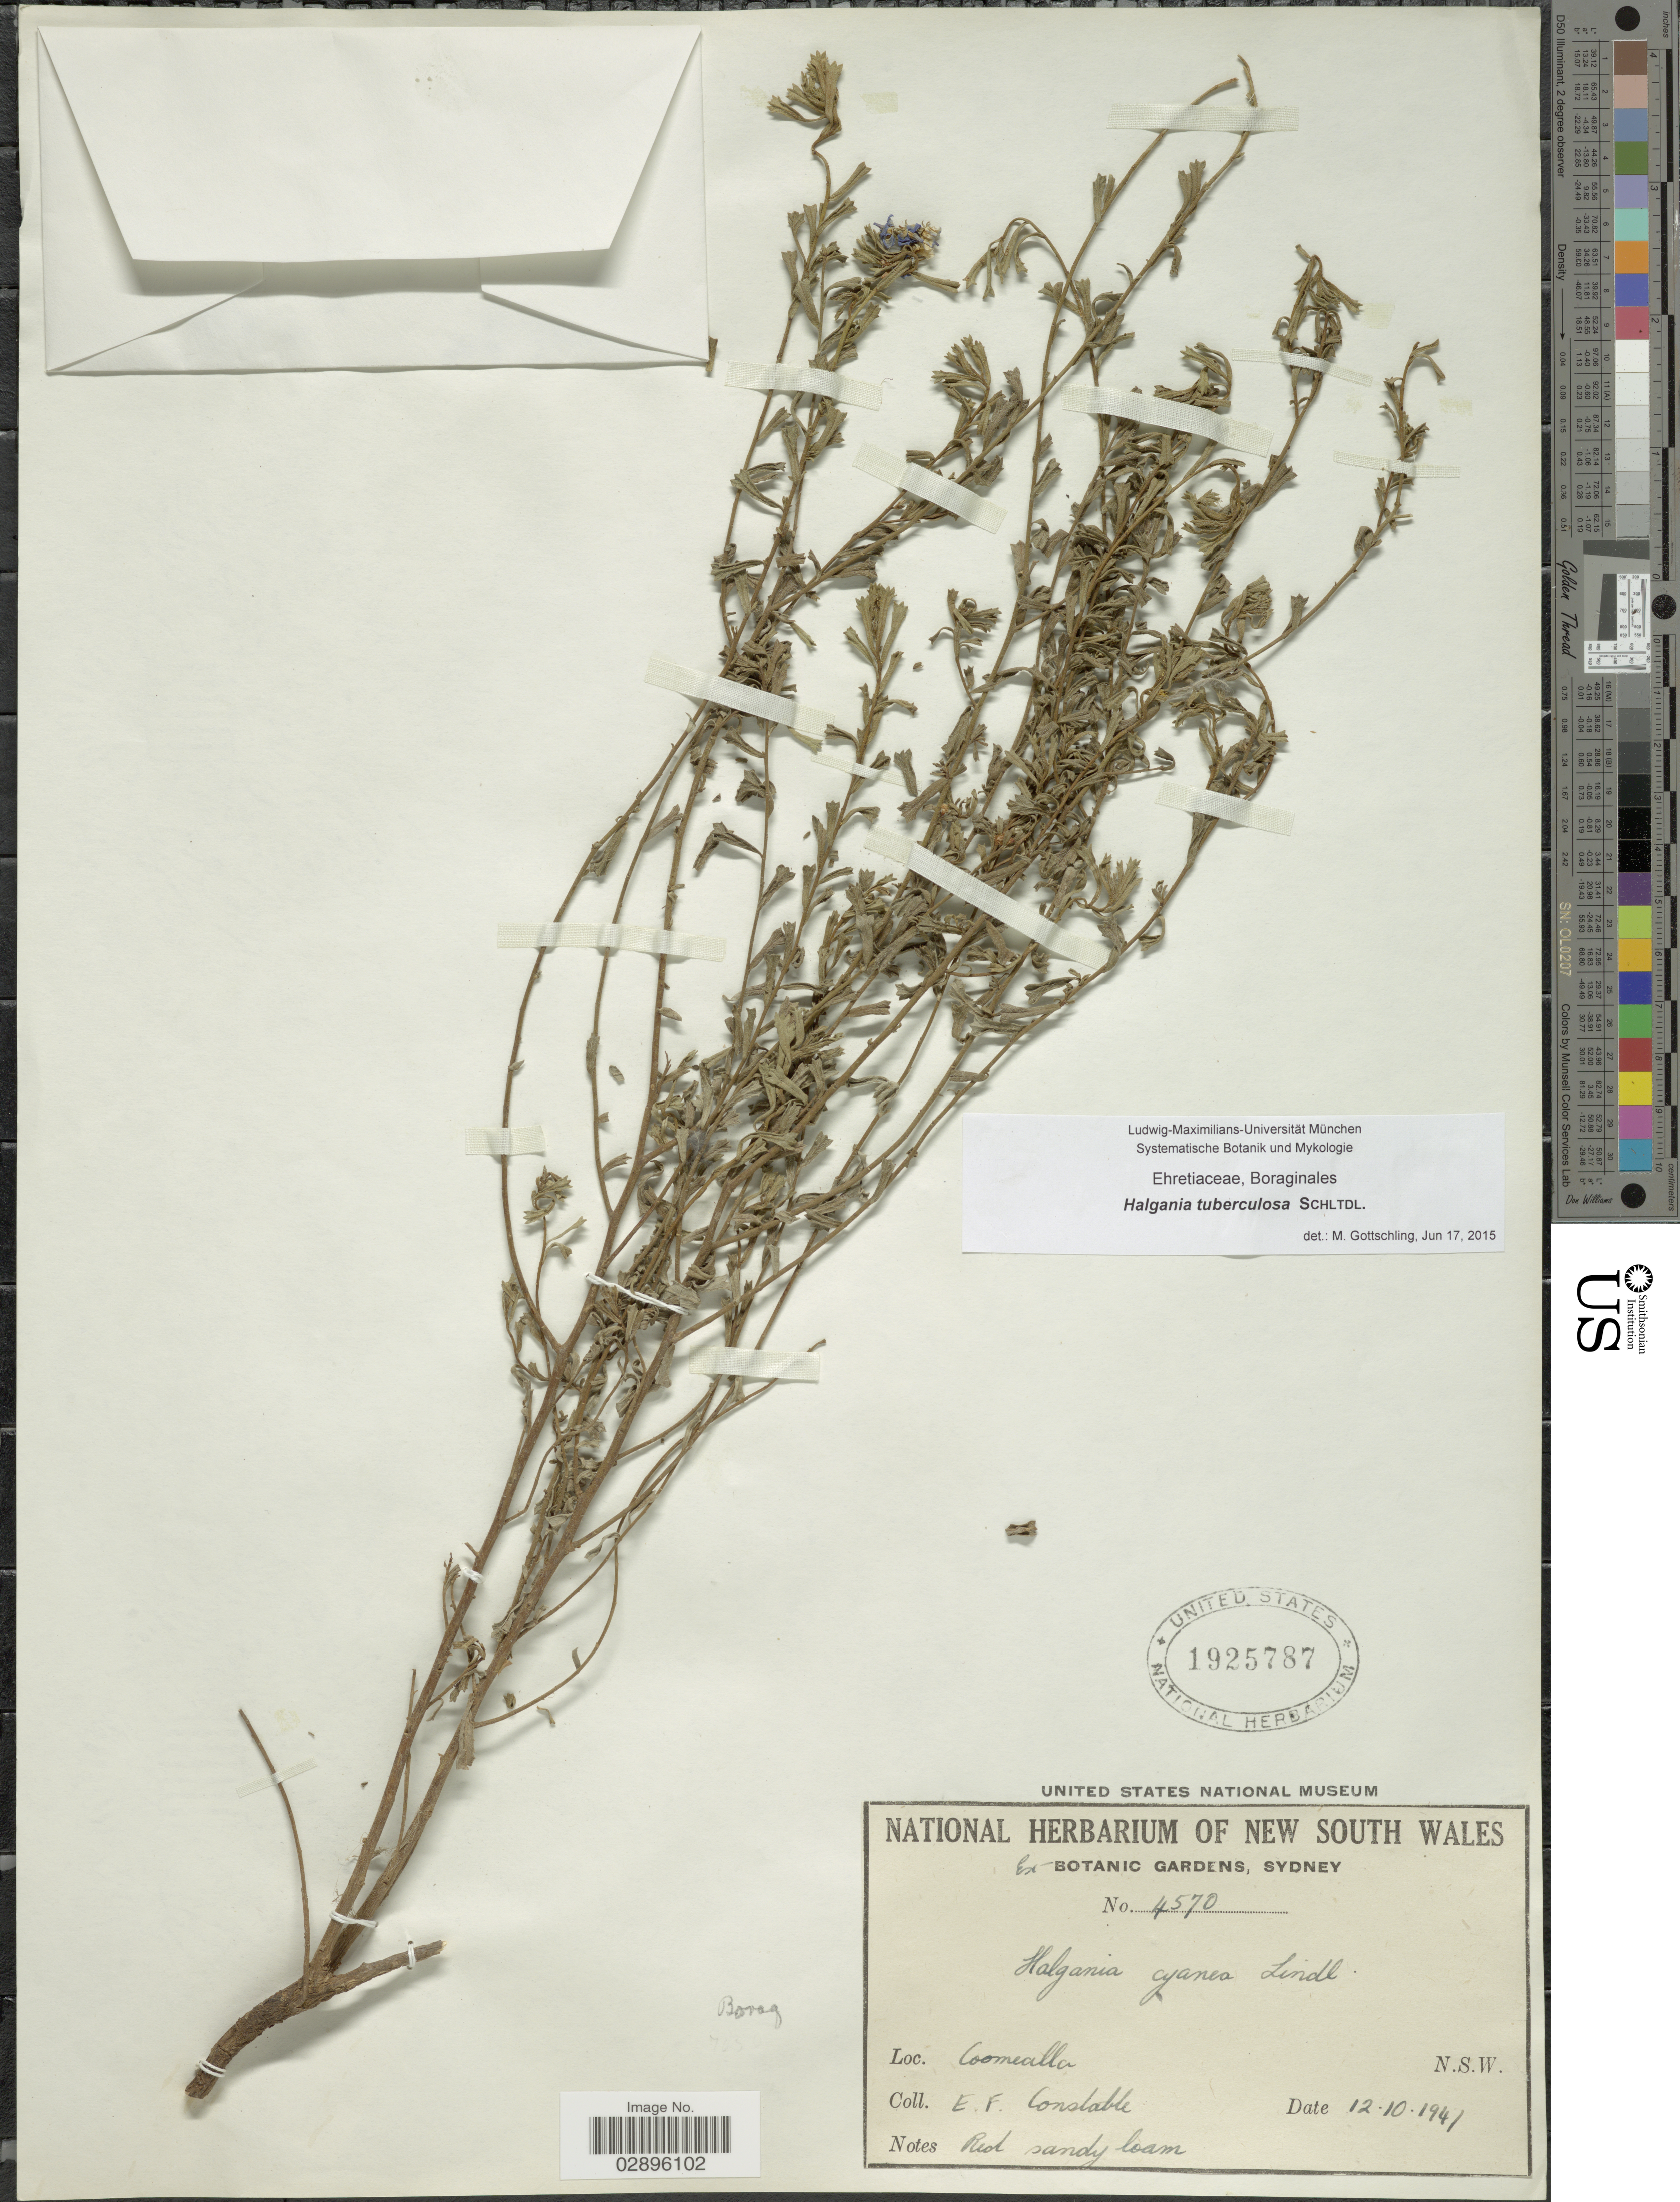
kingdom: Plantae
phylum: Tracheophyta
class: Magnoliopsida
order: Boraginales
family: Ehretiaceae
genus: Halgania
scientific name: Halgania tuberculosa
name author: Schltdl.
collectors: E. F. Constable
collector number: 4570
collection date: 1941-10-12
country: Australia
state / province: New South Wales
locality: Coomealla, N.S.W.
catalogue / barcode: US 1925787